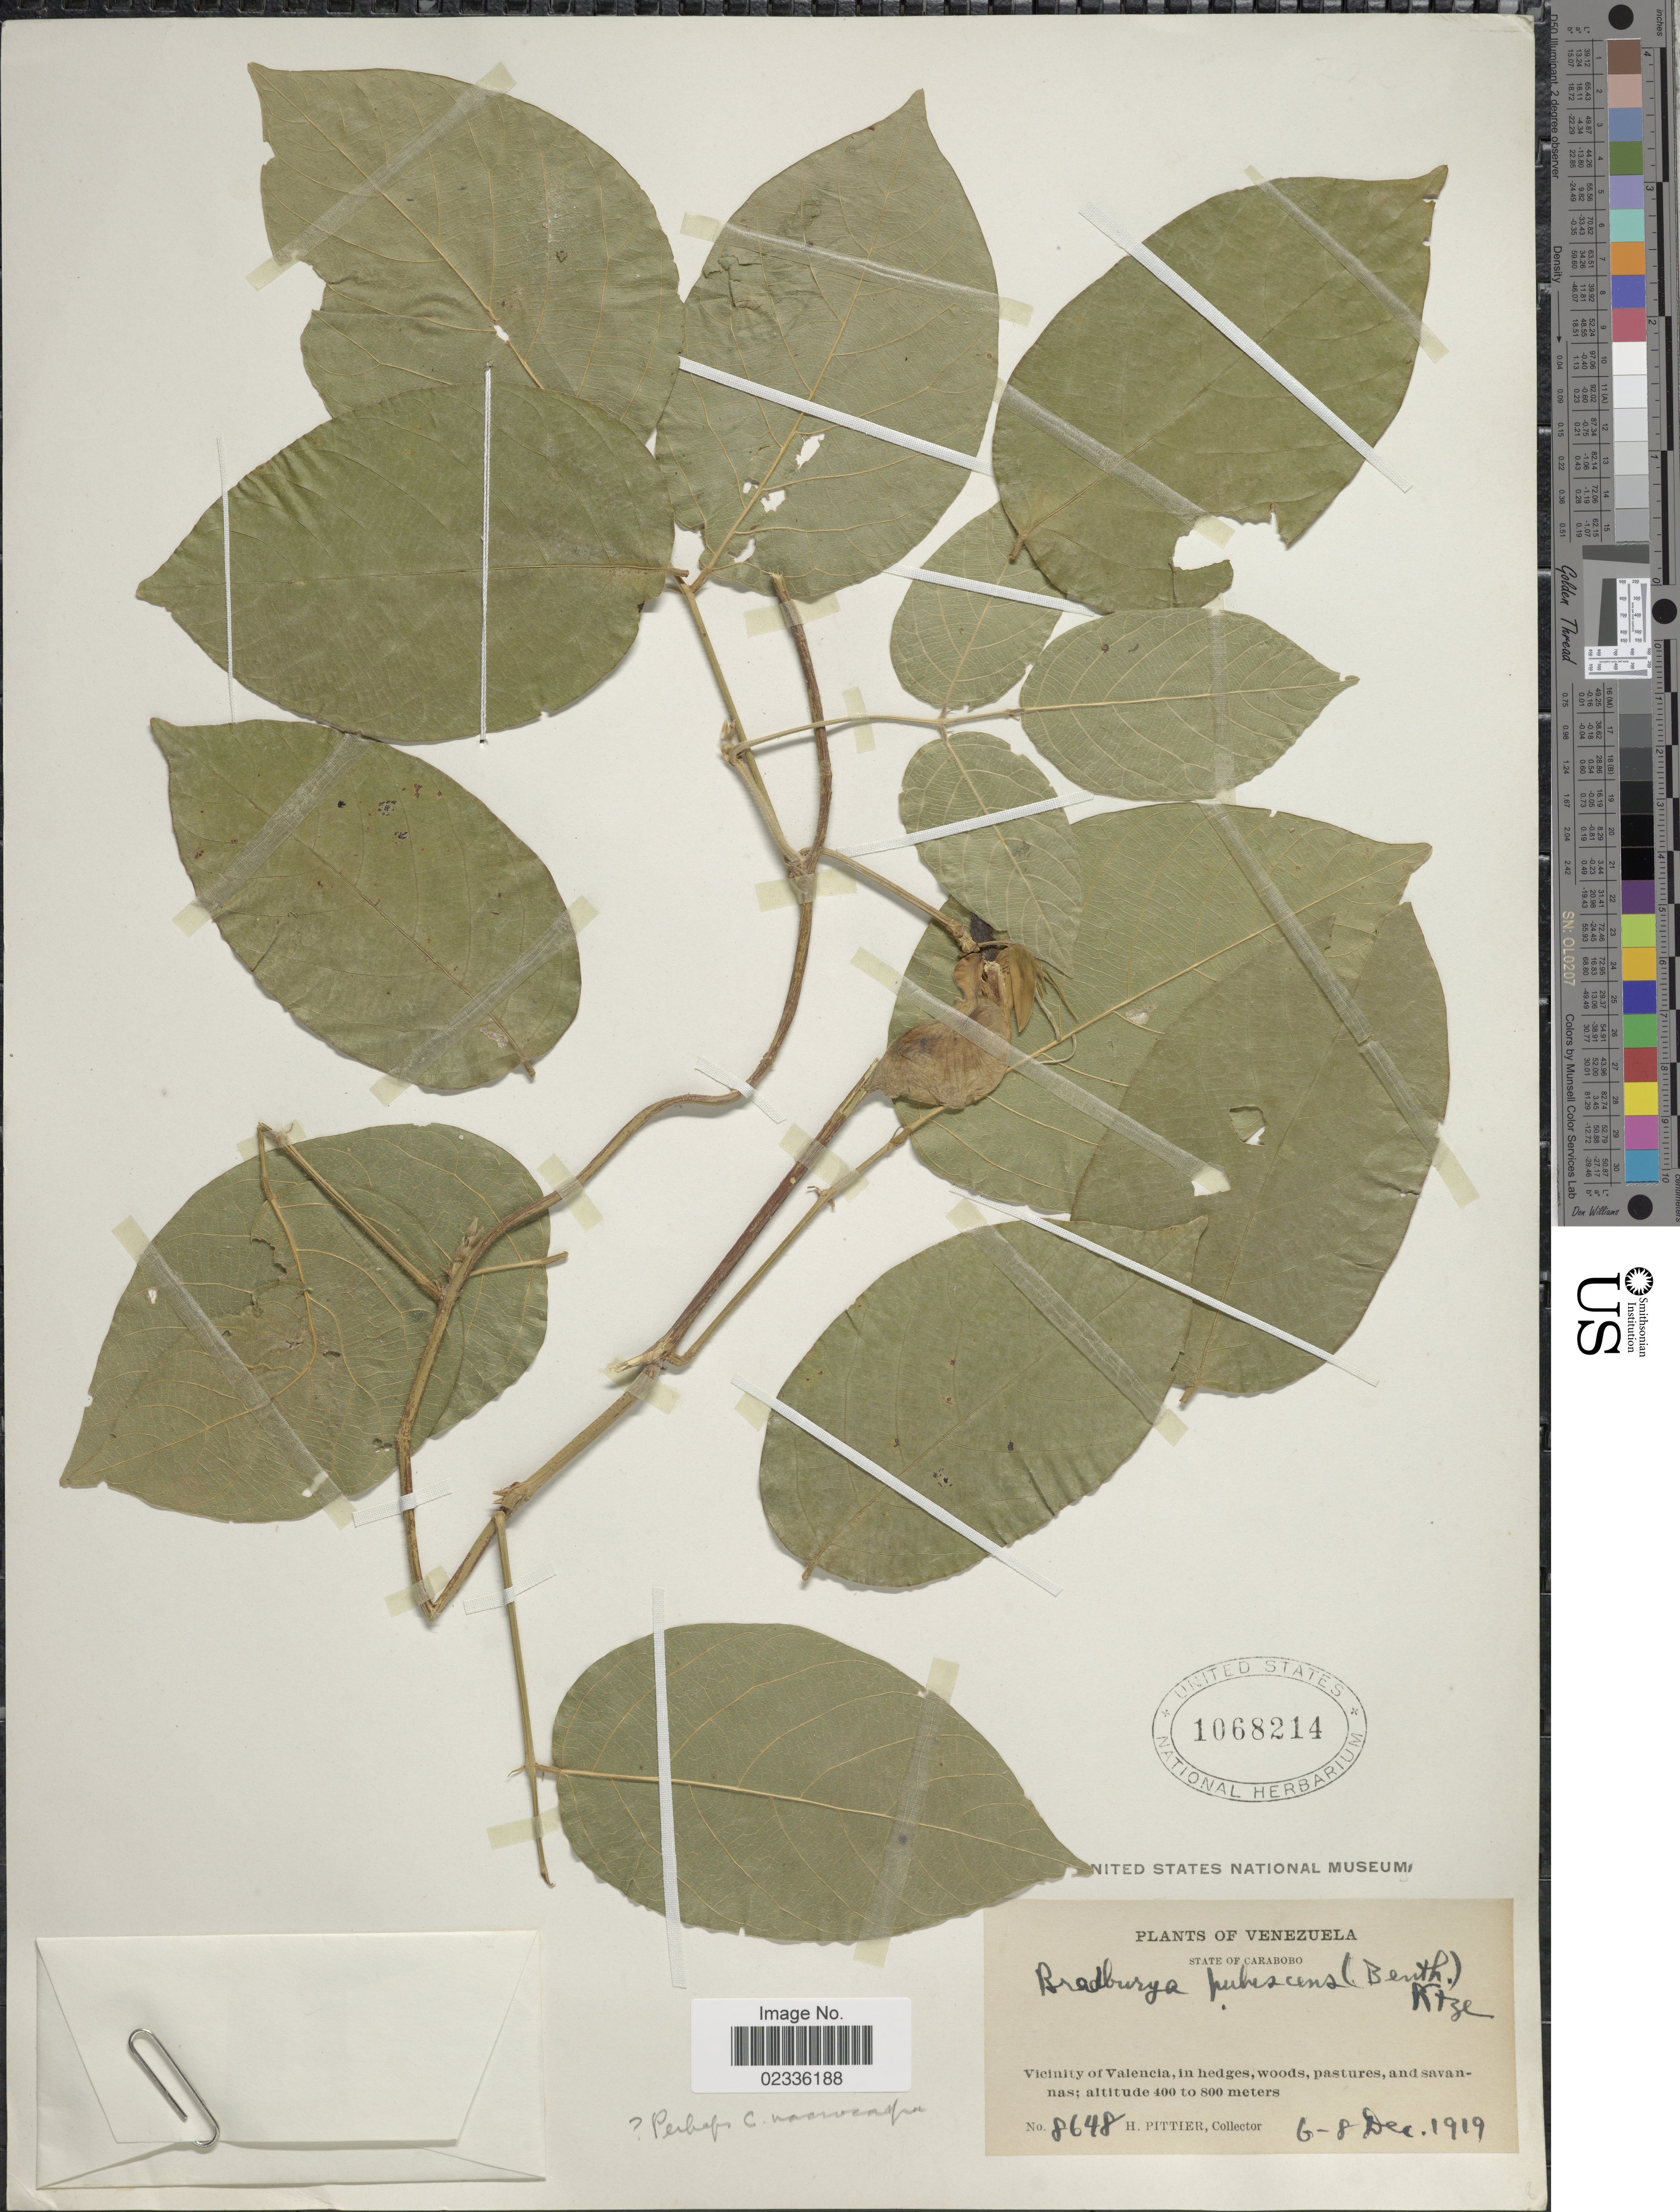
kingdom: Plantae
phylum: Tracheophyta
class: Magnoliopsida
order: Fabales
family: Fabaceae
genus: Centrosema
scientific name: Centrosema pubescens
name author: Benth.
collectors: H. F. Pittier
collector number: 8648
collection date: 1919-12-06/1919-12-08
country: Venezuela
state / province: Carabobo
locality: State of Carabobo. Vicinity of Valencia, in hedges, woods, pastures and savannas.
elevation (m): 400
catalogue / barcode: US 1068214